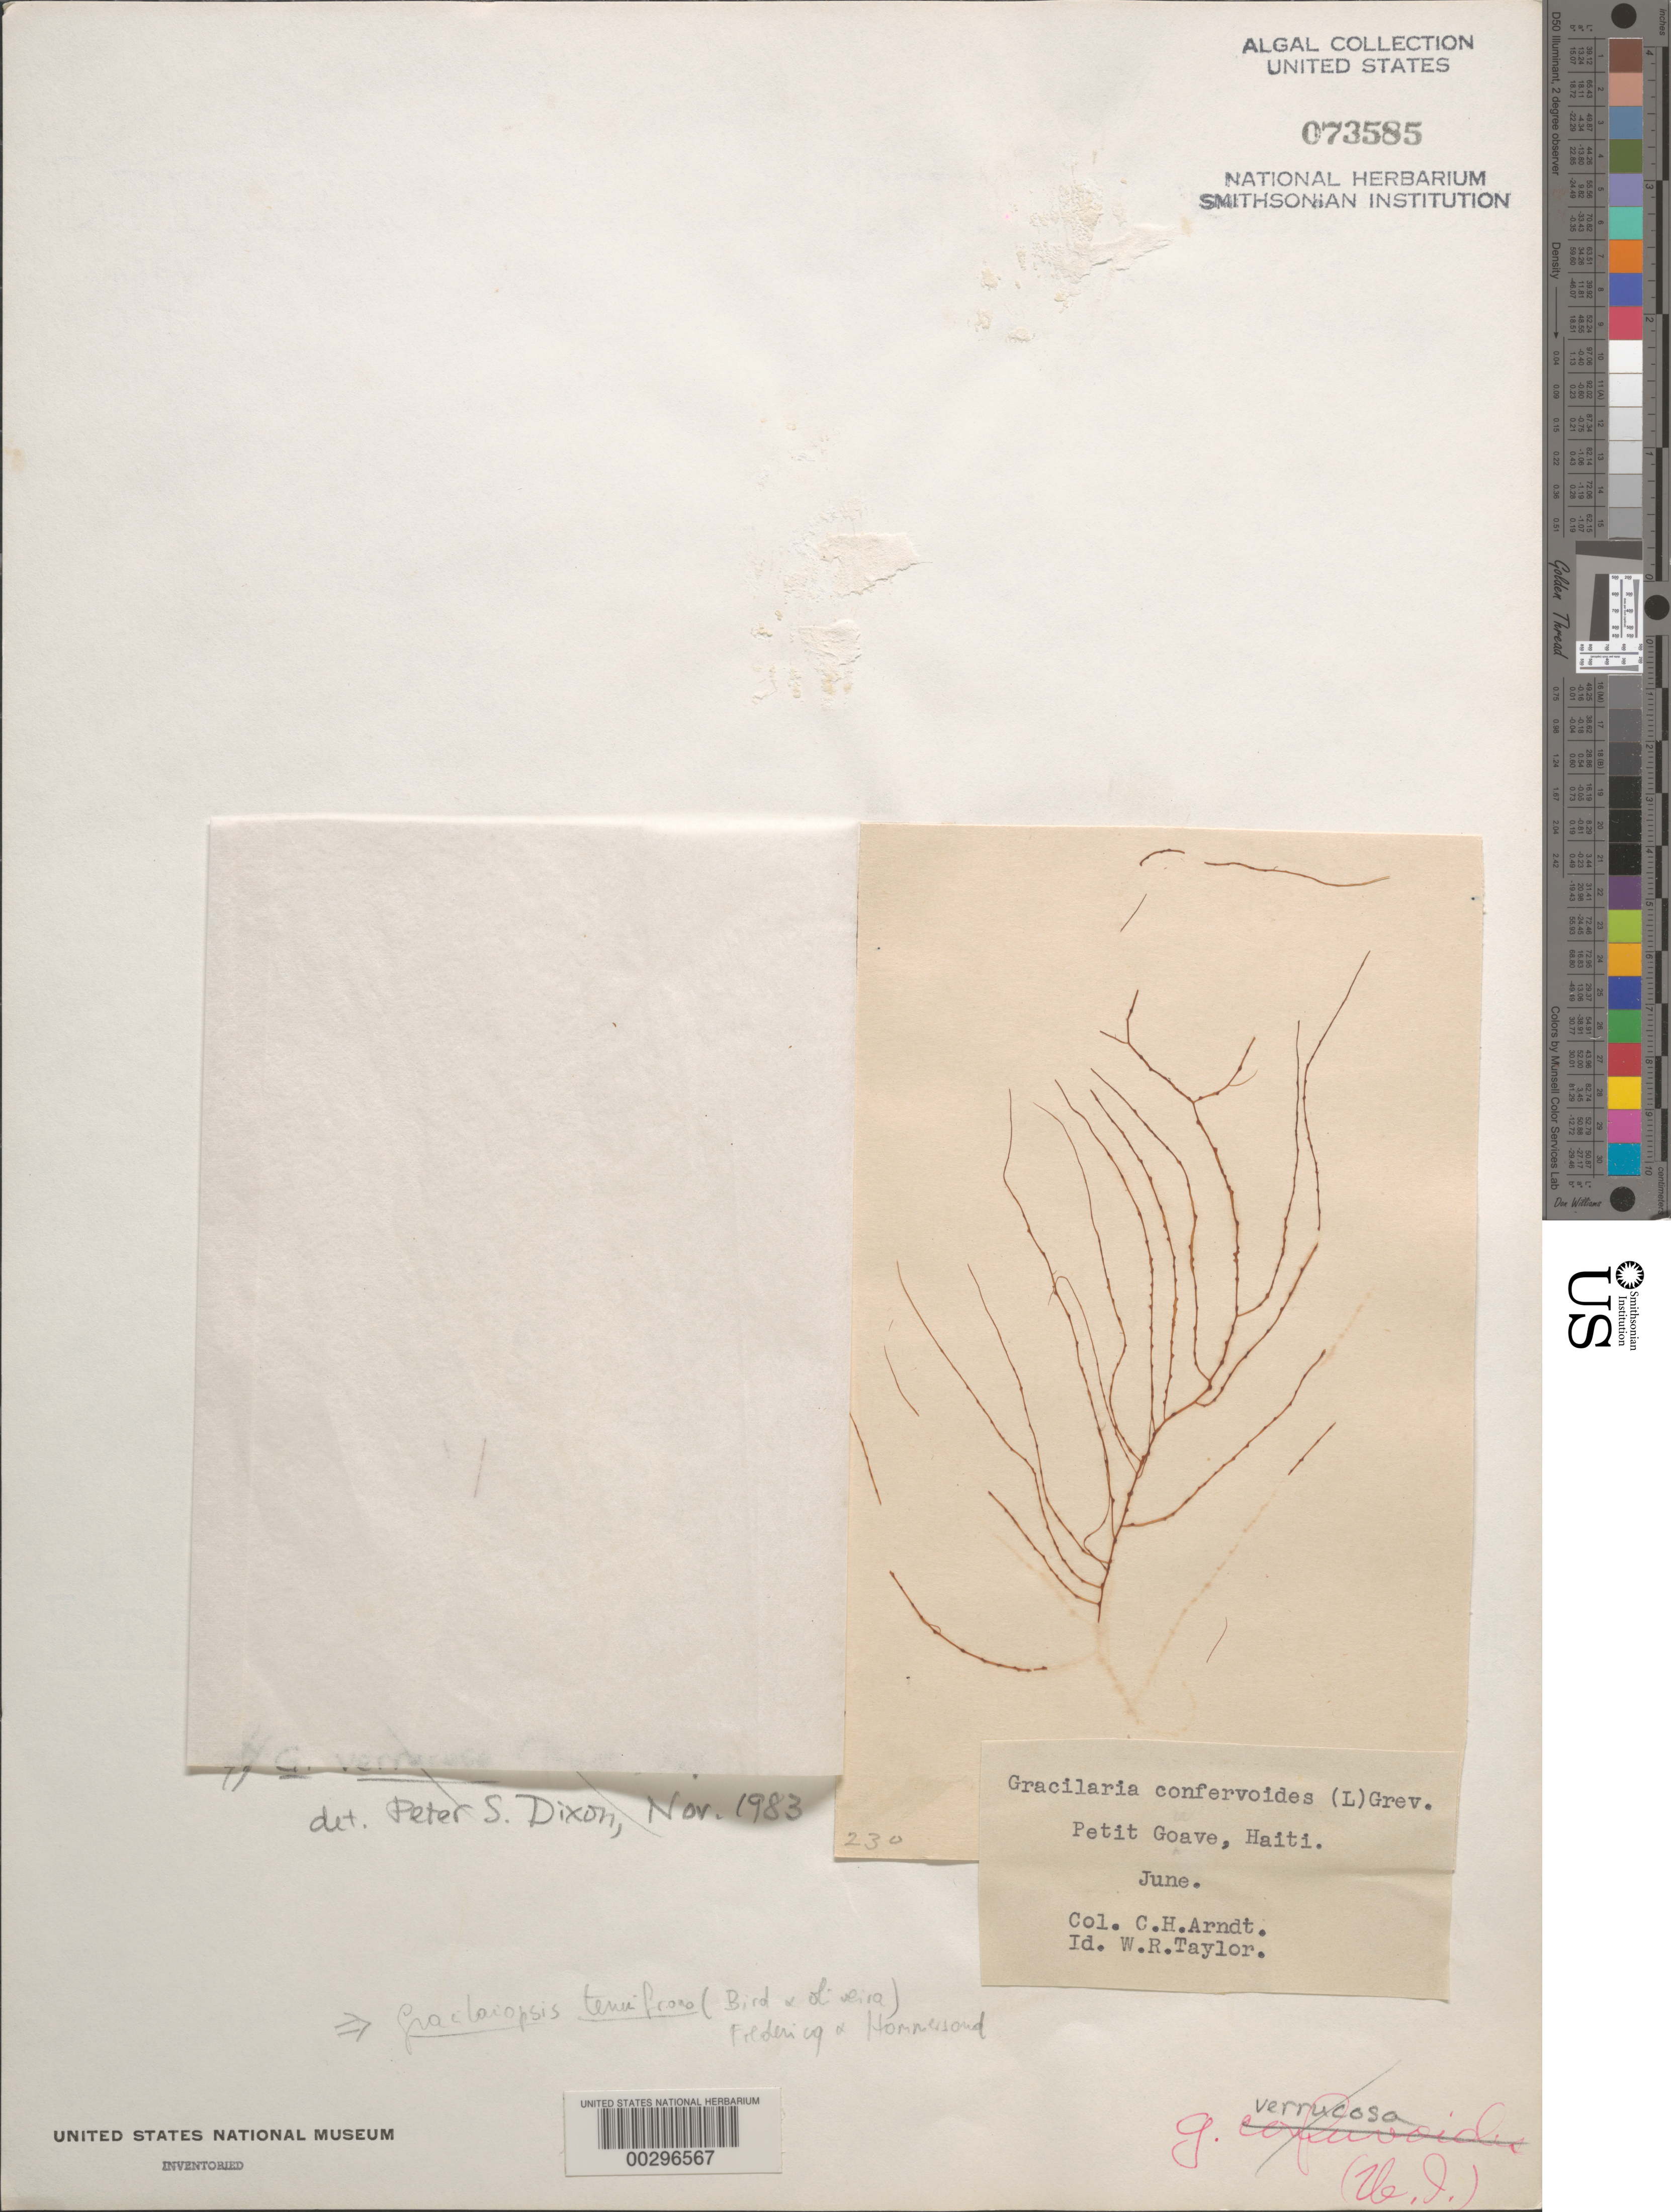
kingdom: Plantae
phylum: Rhodophyta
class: Florideophyceae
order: Gracilariales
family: Gracilariaceae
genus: Gracilariopsis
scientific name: Gracilariopsis tenuifrons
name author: (C.J. Bird & E.C. Oliveira) Fredericq & Hommersand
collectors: C. Arndt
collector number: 230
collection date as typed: Jun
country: Haiti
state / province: Ouest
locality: Petit Goave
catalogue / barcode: US 73585